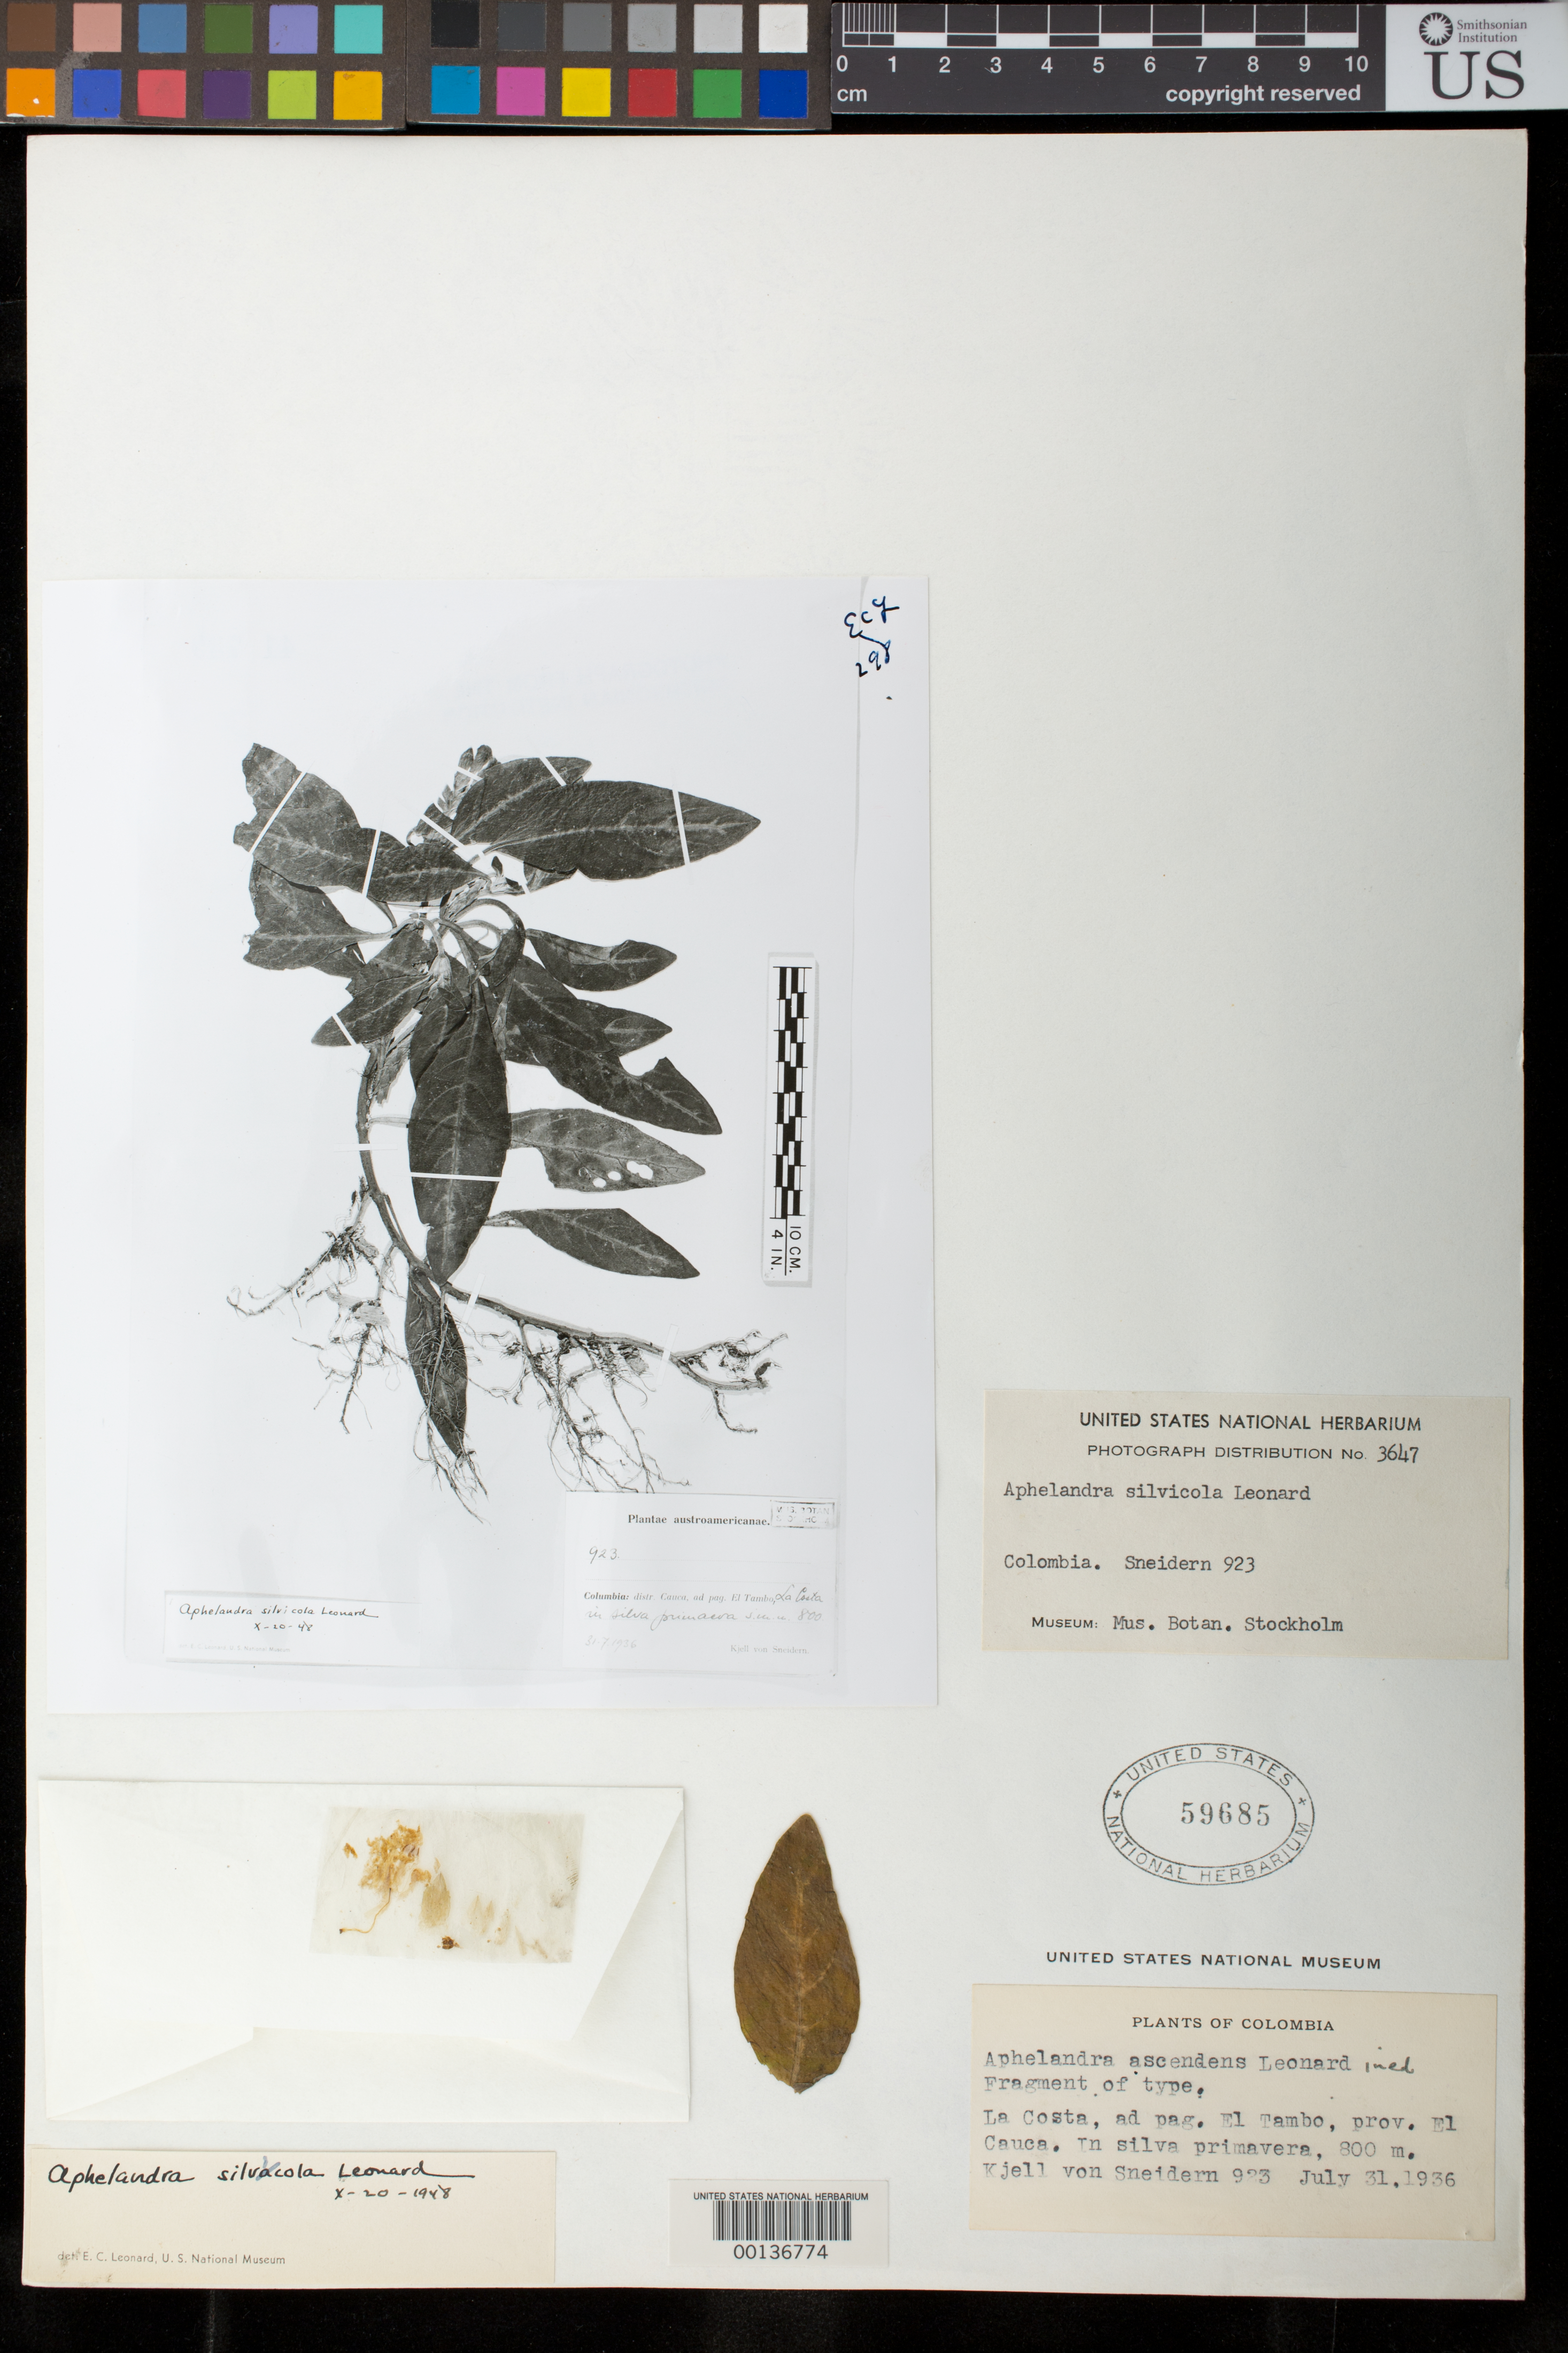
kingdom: Plantae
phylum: Tracheophyta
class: Magnoliopsida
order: Lamiales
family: Acanthaceae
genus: Aphelandra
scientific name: Aphelandra silvicola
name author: Leonard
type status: Isotype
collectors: K. von Sneidern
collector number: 923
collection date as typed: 23 Jul 1936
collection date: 1936-07-23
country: Colombia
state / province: Cauca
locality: El Tambo, La Costa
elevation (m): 800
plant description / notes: Photograph and fragmentary material of (holo) type specimen ex herb. Stockholm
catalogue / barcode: US 59685